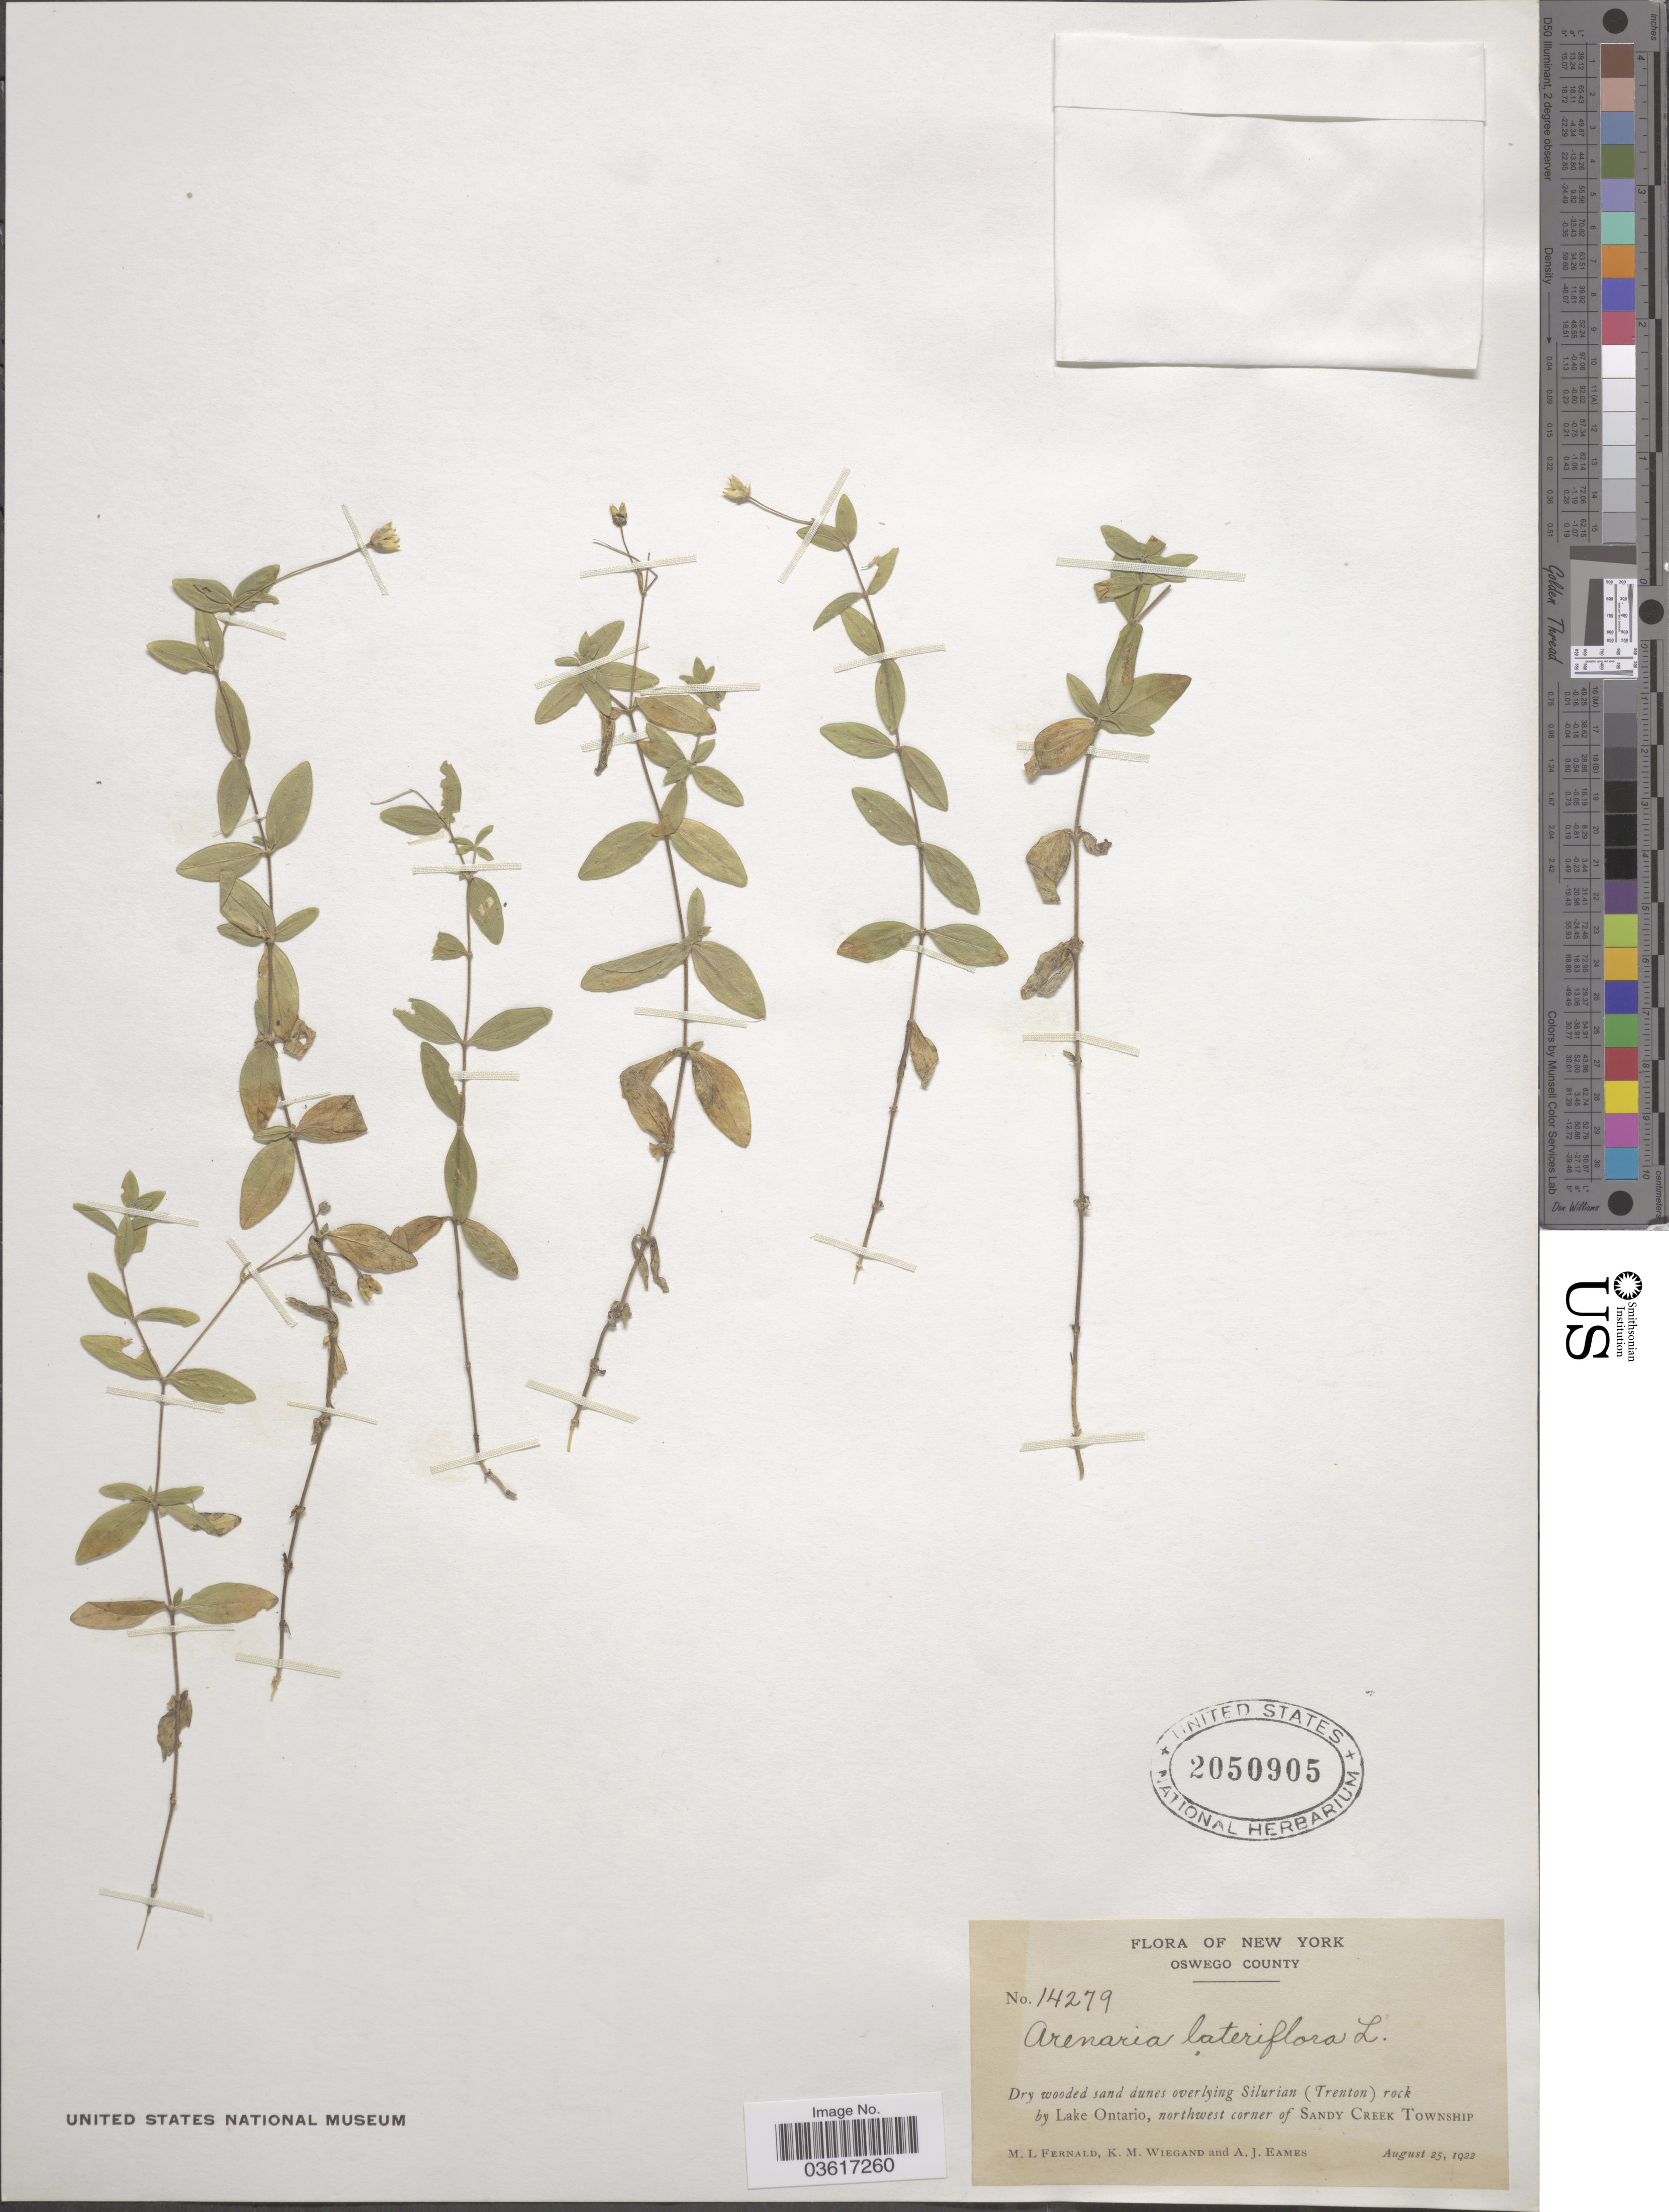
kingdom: Plantae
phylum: Tracheophyta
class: Magnoliopsida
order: Caryophyllales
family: Caryophyllaceae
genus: Moehringia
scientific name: Moehringia lateriflora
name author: (L.) Fenzl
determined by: Strong, Mark T., (BOT), Smithsonian Institution - National Museum of Natural History (UNITED STATES)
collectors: M. L. Fernald, K. M. Wiegand & A. J. Eames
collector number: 14279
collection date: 1922-08-25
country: United States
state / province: New York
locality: Oswego County. Lake Ontario, northwest corner of Sandy Creek Township.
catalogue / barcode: US 2050905